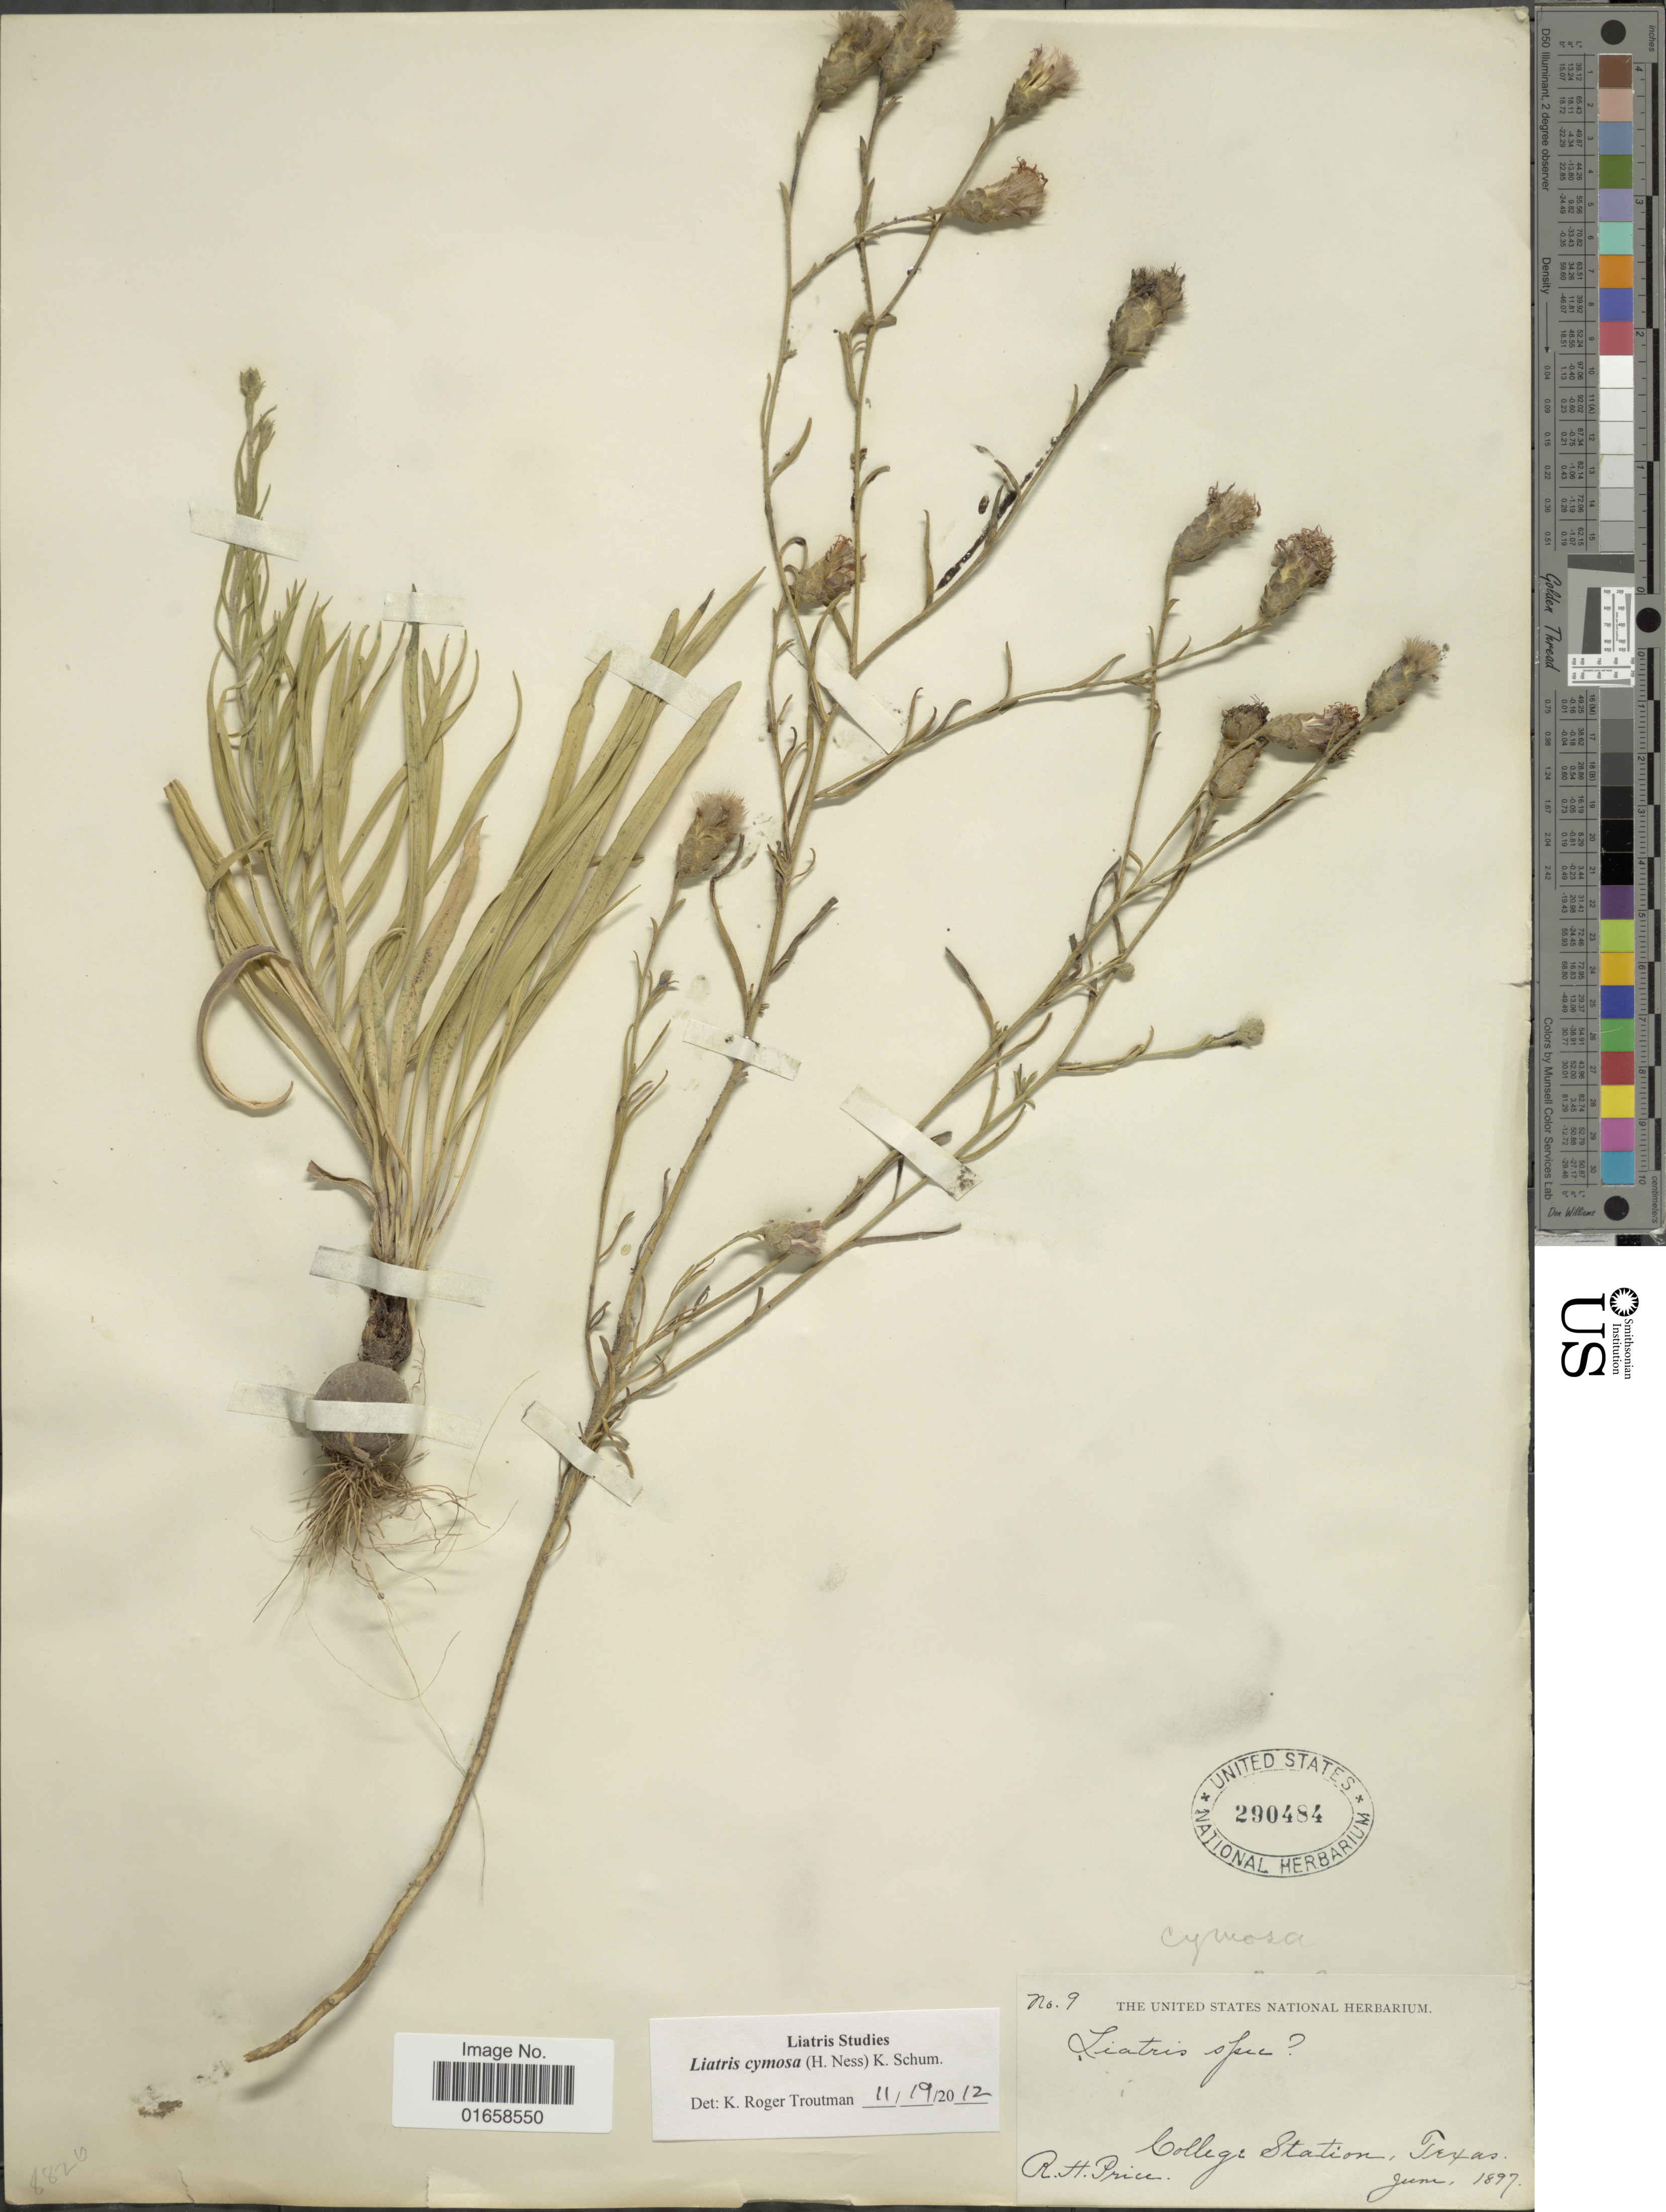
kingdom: Plantae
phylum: Tracheophyta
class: Magnoliopsida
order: Asterales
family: Asteraceae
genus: Liatris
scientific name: Liatris cymosa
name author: (Nessel) K. Schum.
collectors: R. Price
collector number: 9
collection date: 1897-06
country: United States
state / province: Texas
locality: College Station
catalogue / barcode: US 290484